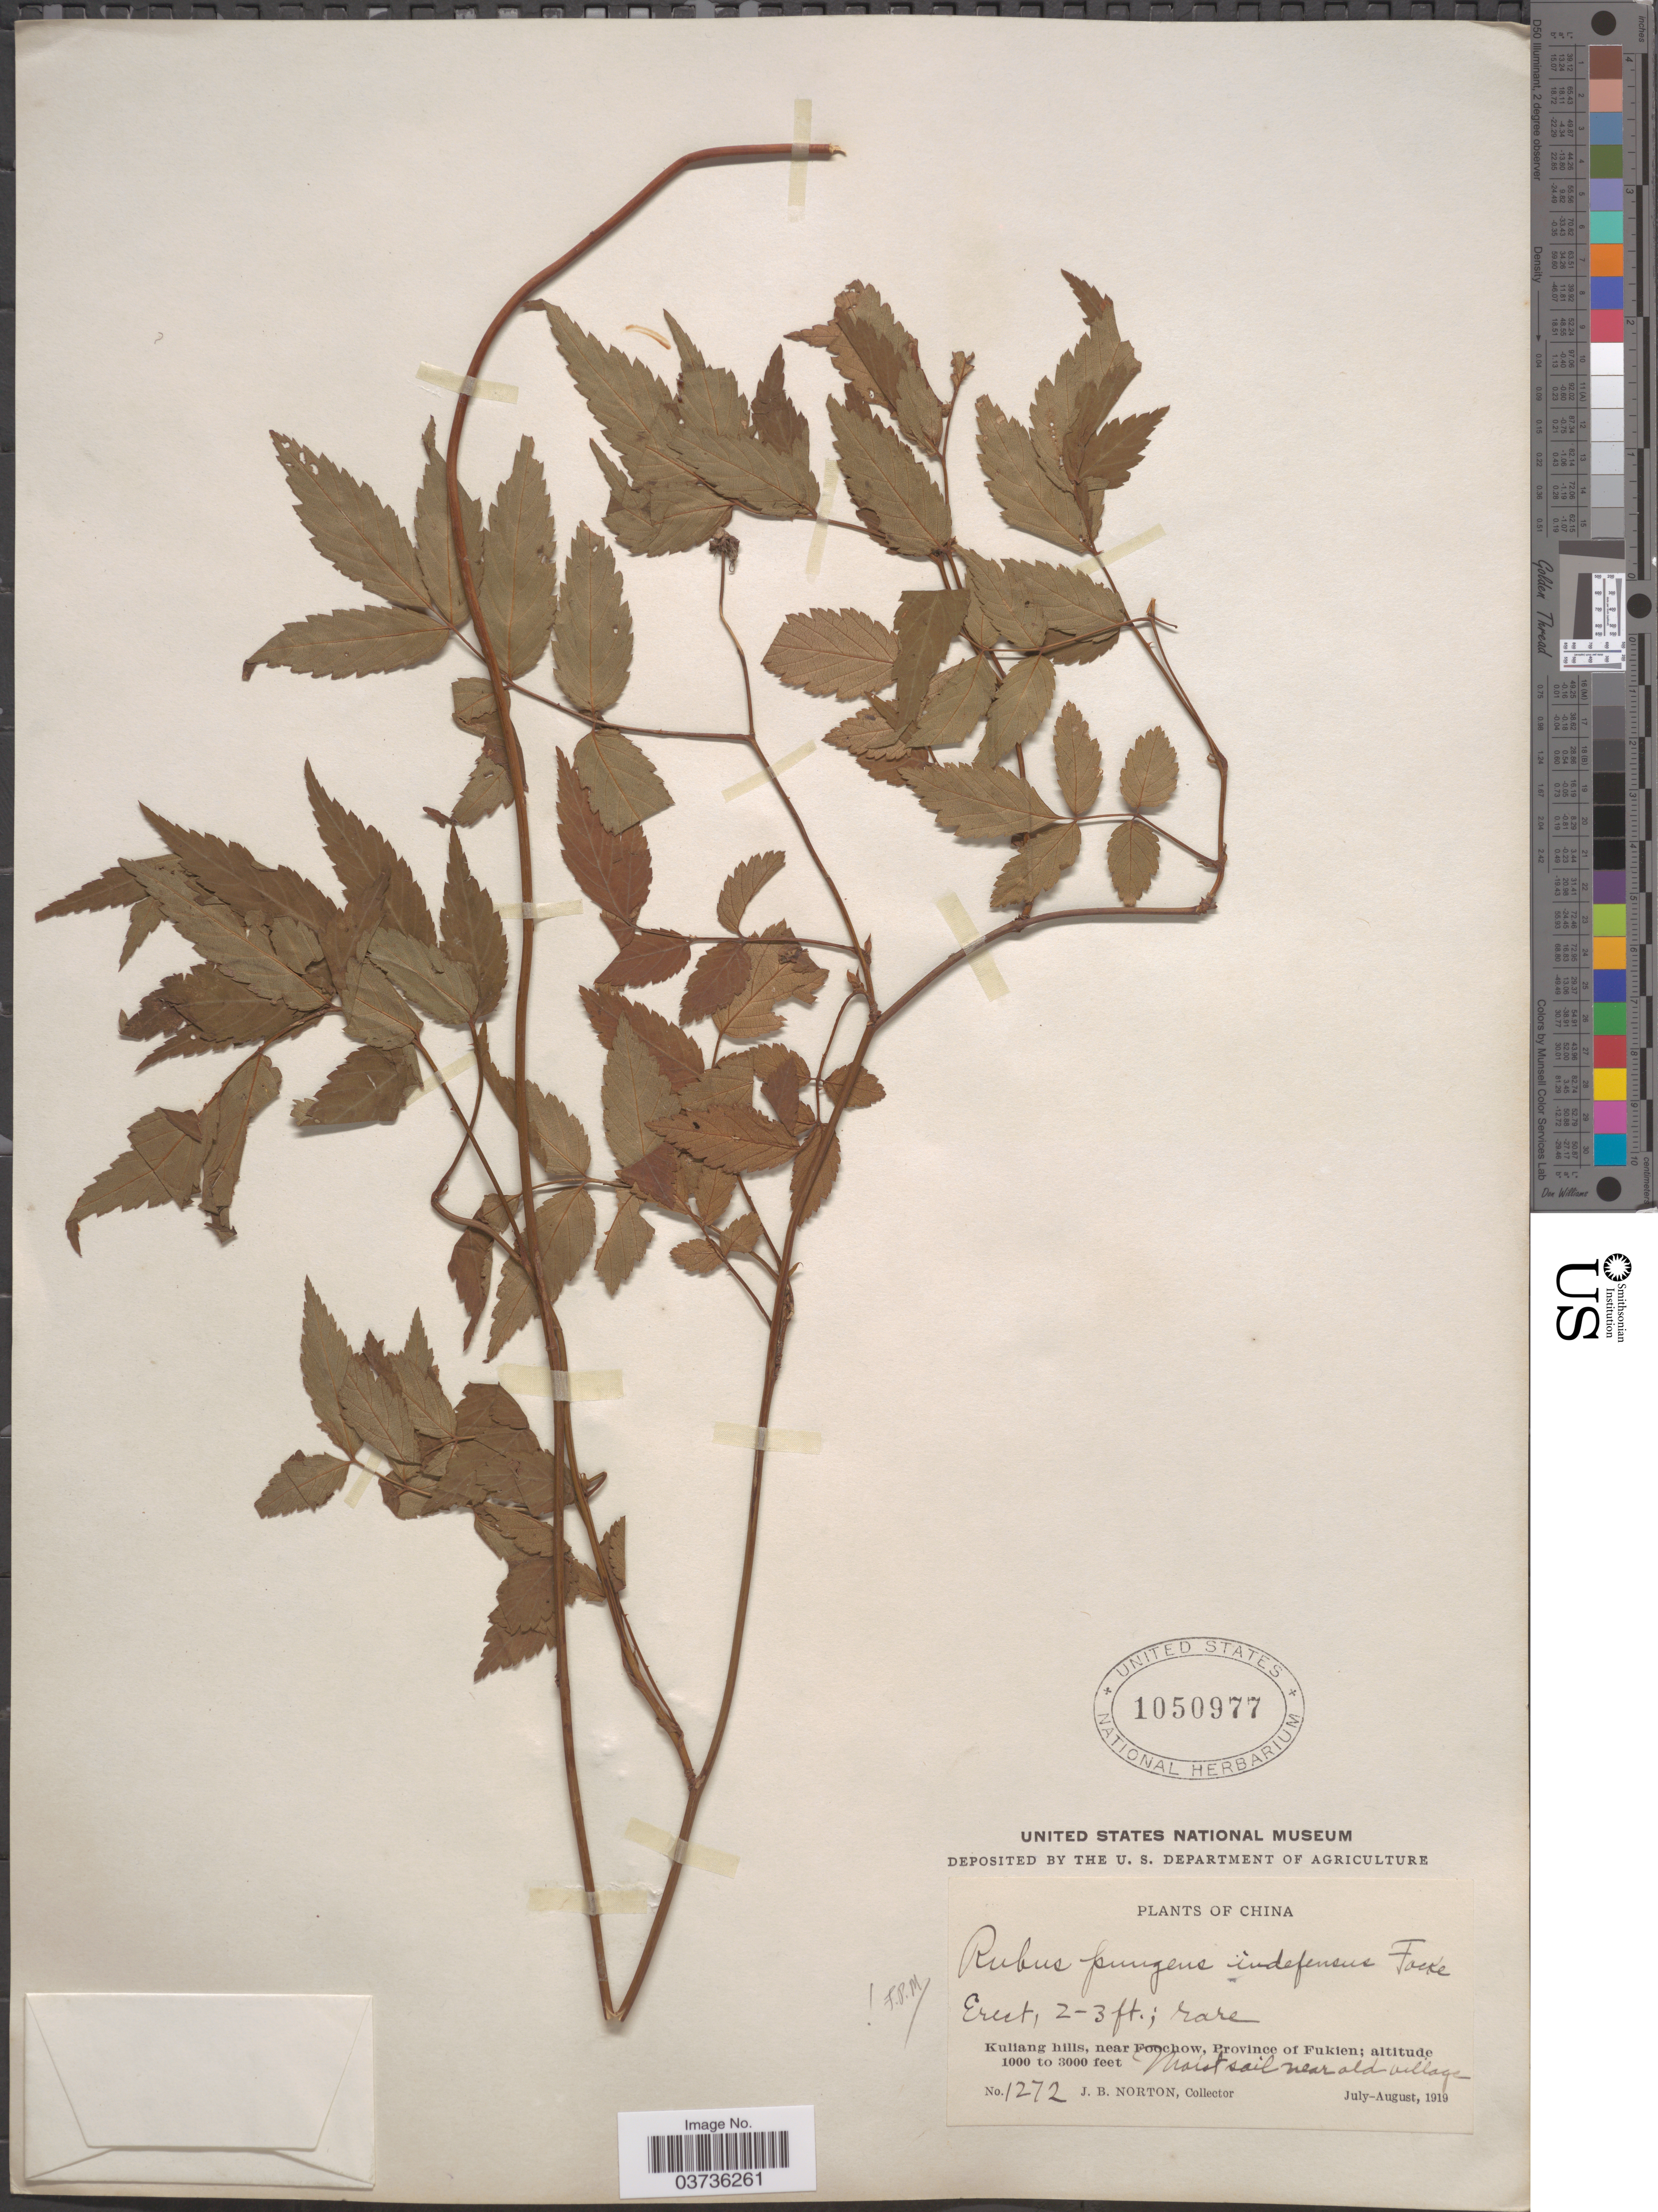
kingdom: Plantae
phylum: Tracheophyta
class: Magnoliopsida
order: Rosales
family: Rosaceae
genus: Rubus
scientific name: Rubus parvifolius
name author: L.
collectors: J. B. Norton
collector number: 1272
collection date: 1919-07/1919-08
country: China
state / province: Fujian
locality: Kuliang hills, near Foochow, Province of Fukien.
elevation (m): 305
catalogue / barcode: US 1050977